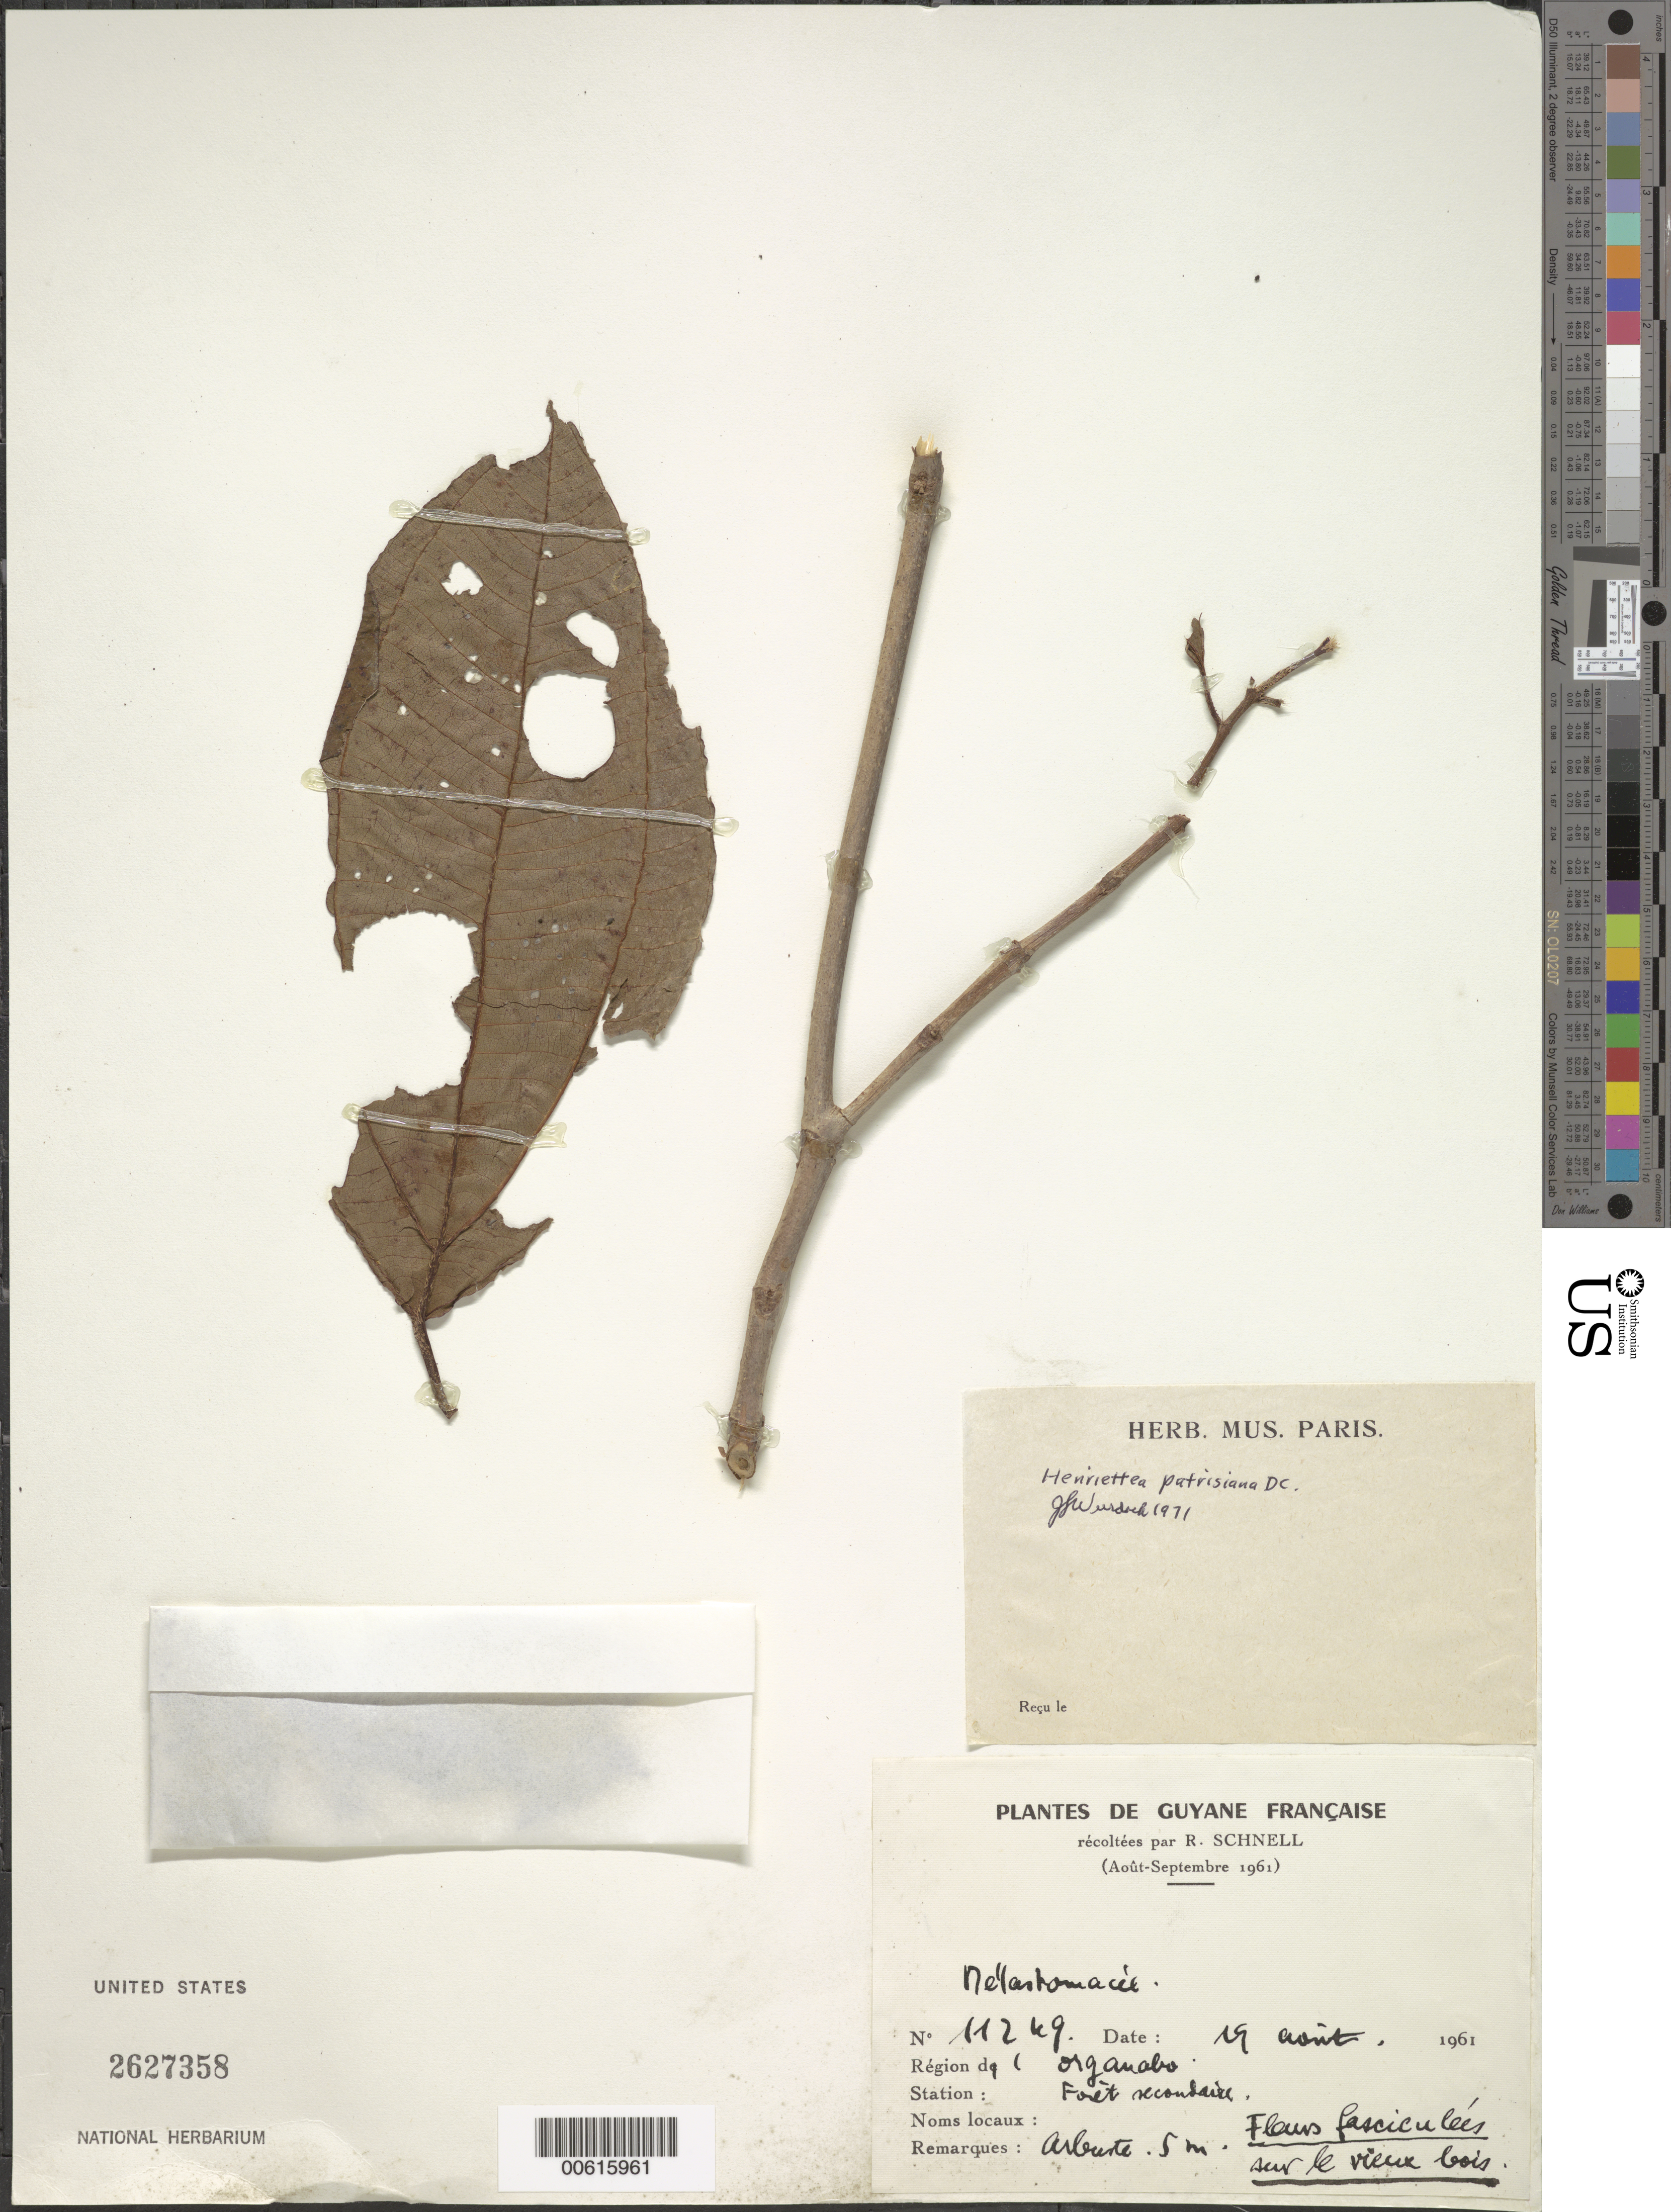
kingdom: Plantae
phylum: Tracheophyta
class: Magnoliopsida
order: Myrtales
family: Melastomataceae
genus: Henriettea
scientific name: Henriettea patrisiana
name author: DC.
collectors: R. A. Schnell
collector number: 11249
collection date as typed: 19-Aug-61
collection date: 1961-08-19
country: French Guiana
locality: Organobo Village, Bassin de l'Organabo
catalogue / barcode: US 2627358